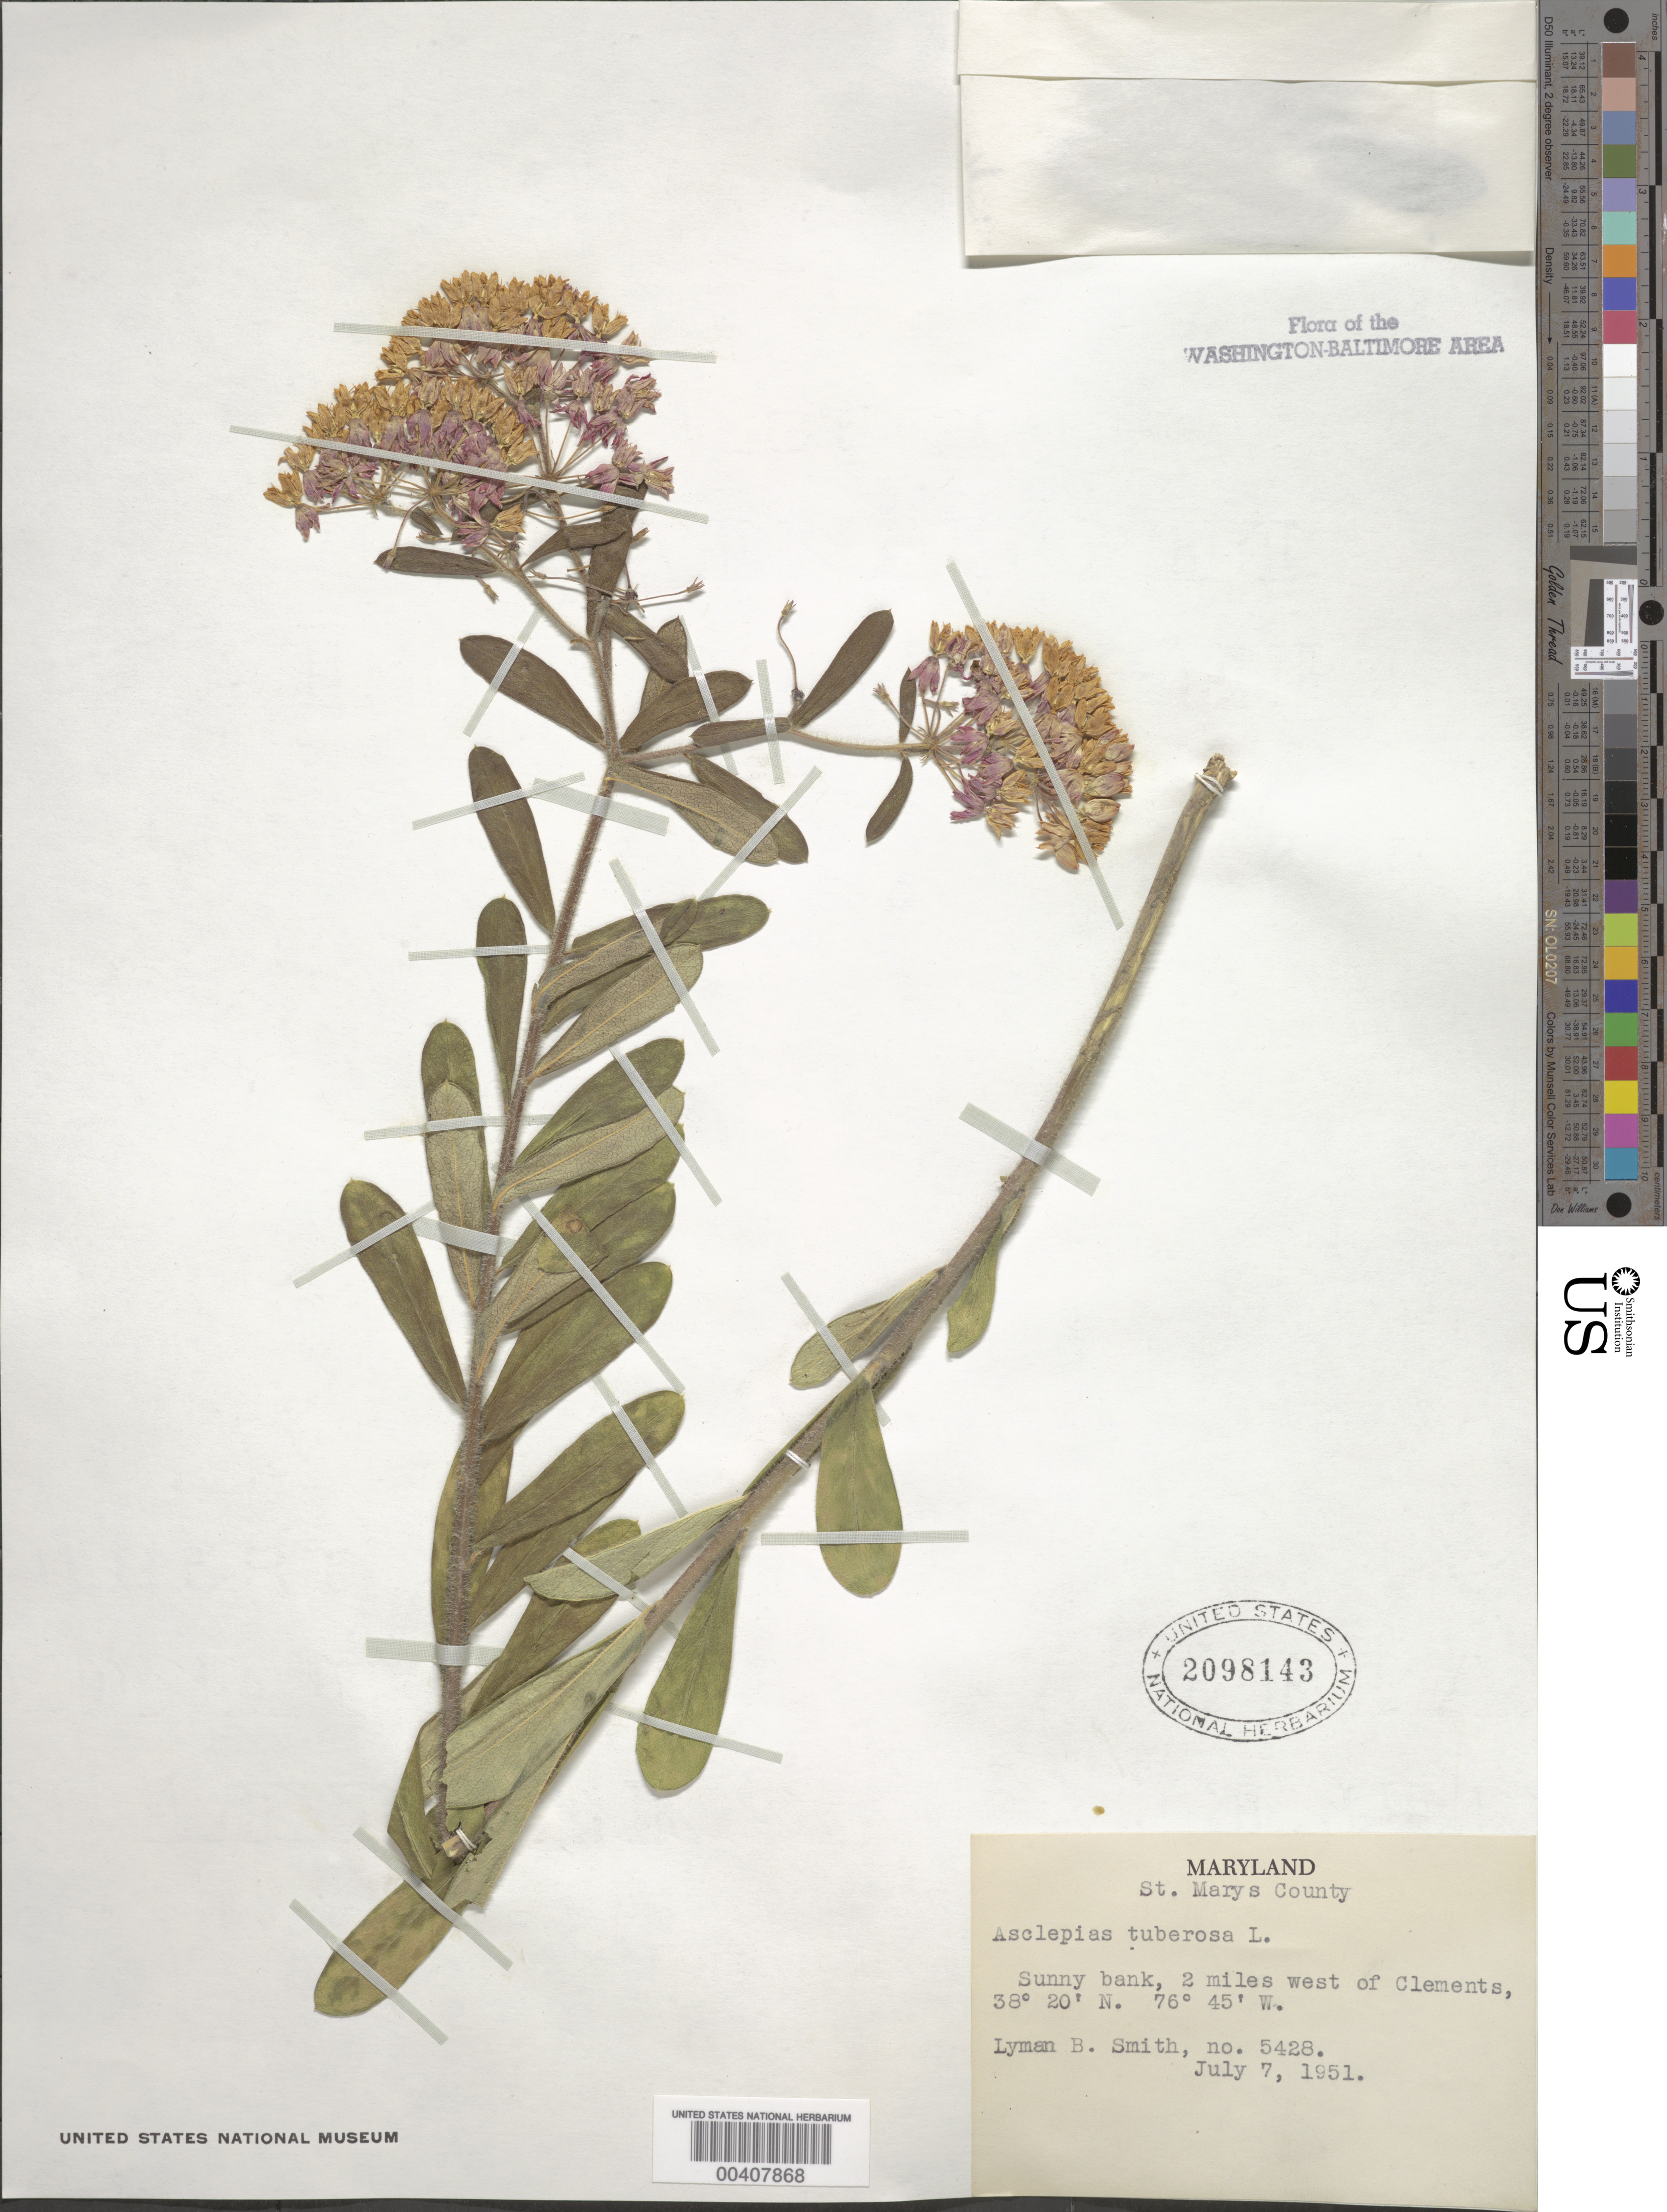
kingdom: Plantae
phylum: Tracheophyta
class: Magnoliopsida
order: Gentianales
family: Apocynaceae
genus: Asclepias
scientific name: Asclepias tuberosa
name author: L.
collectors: L. Smith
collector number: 5428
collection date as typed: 07 Jul 1951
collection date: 1951-07-07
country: United States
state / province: Maryland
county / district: St. Mary's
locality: West of Clements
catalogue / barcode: US 2098143